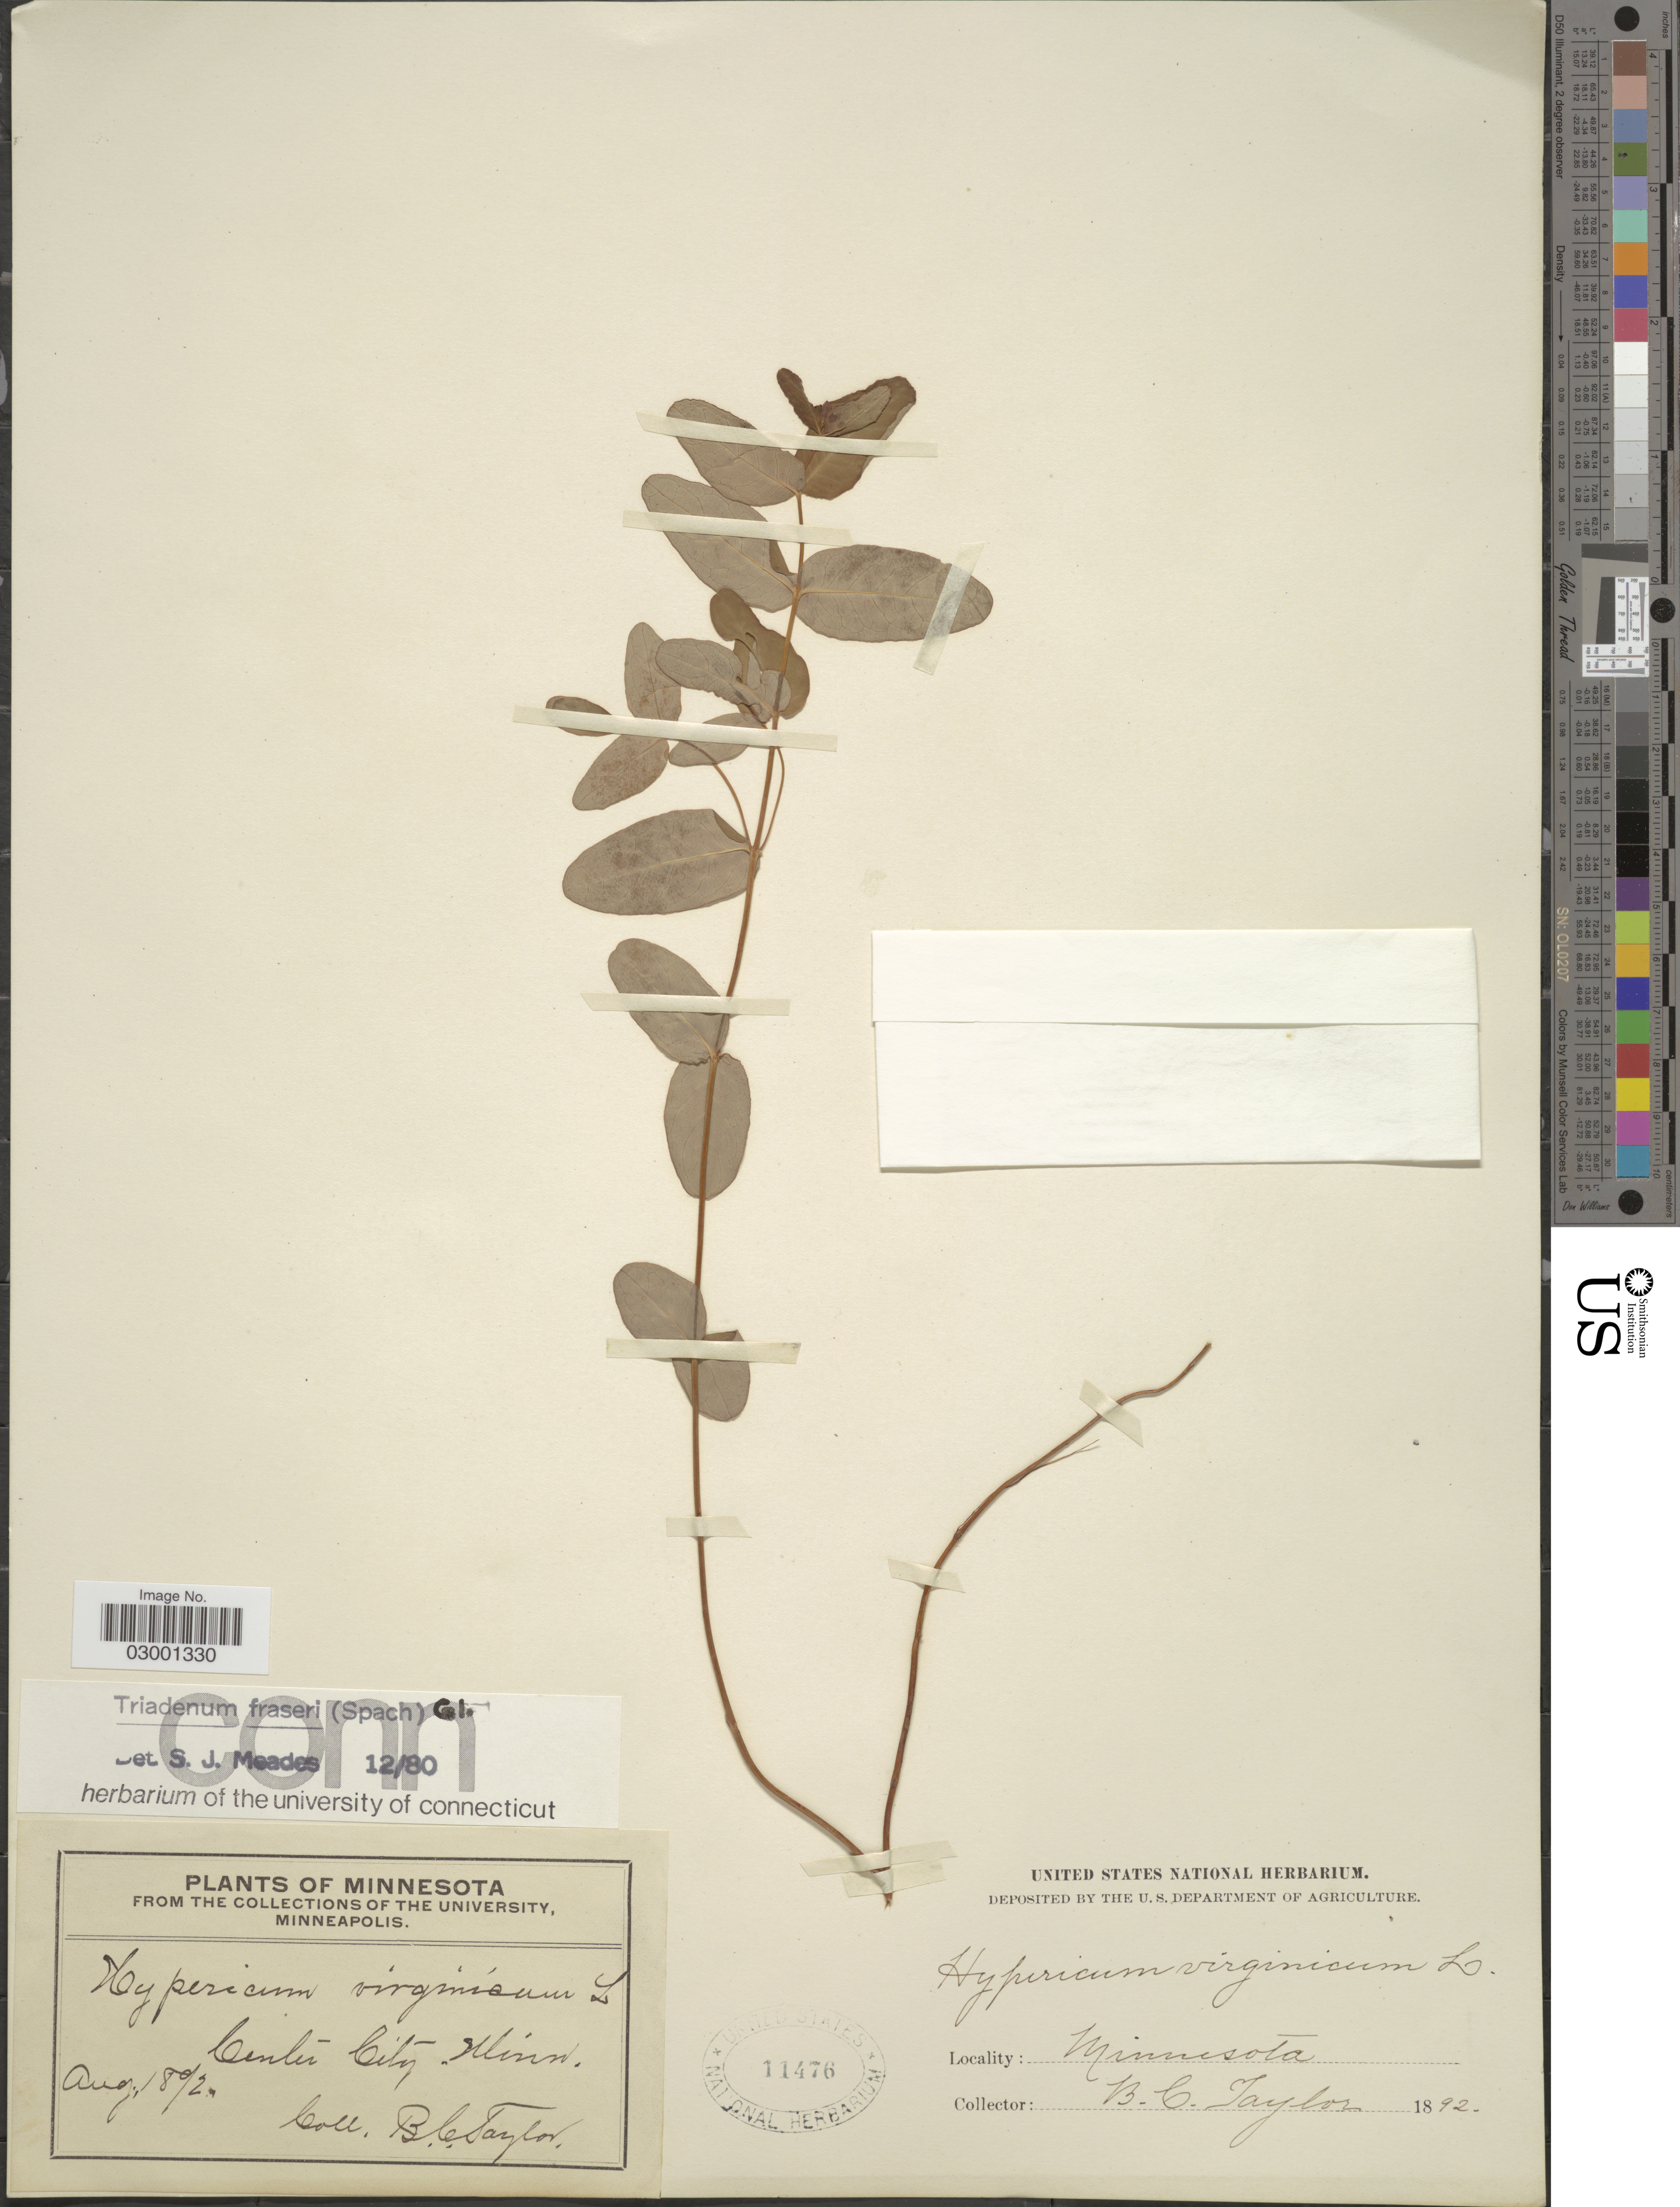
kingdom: Plantae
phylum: Tracheophyta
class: Magnoliopsida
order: Malpighiales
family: Hypericaceae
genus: Hypericum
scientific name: Hypericum fraseri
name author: Steud.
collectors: B. C. Taylor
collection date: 1892-08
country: United States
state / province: Minnesota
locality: Center City.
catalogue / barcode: US 11476